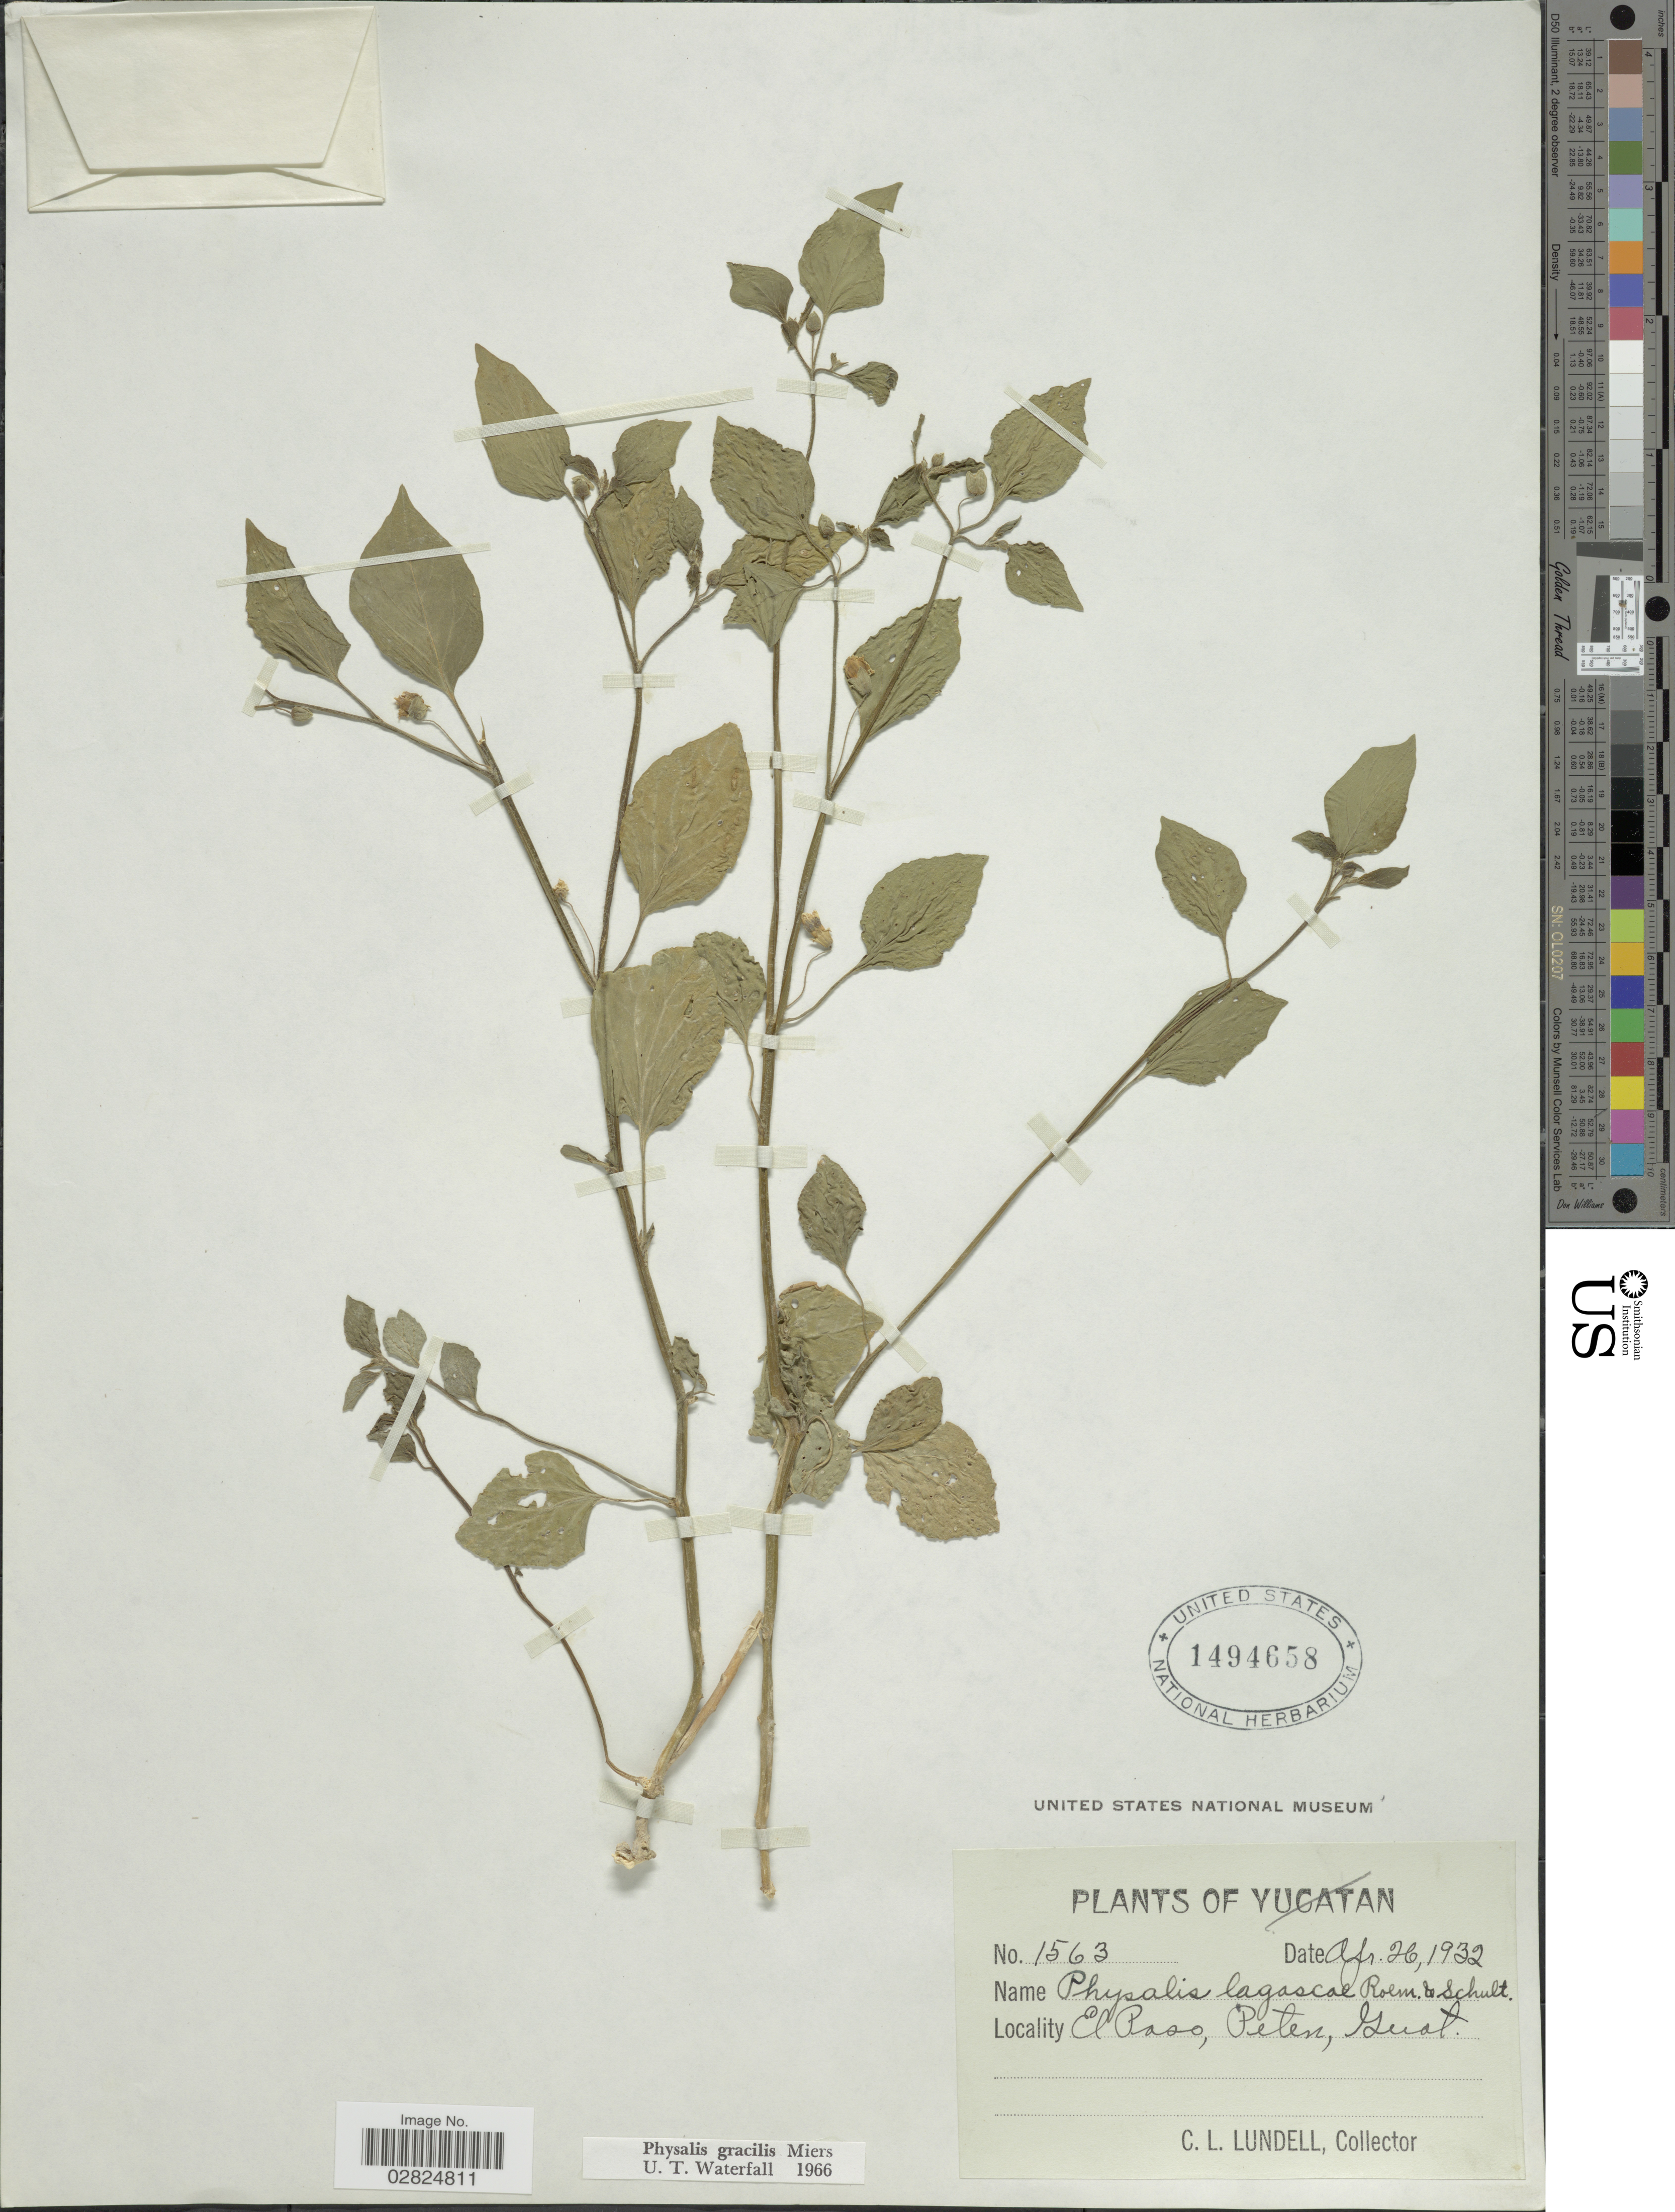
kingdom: Plantae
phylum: Tracheophyta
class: Magnoliopsida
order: Solanales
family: Solanaceae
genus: Physalis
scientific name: Physalis gracilis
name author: Miers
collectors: C. L. Lundell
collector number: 1563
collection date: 1932-04-26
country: Guatemala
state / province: El Petén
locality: El Paso, Peten.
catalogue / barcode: US 1494658